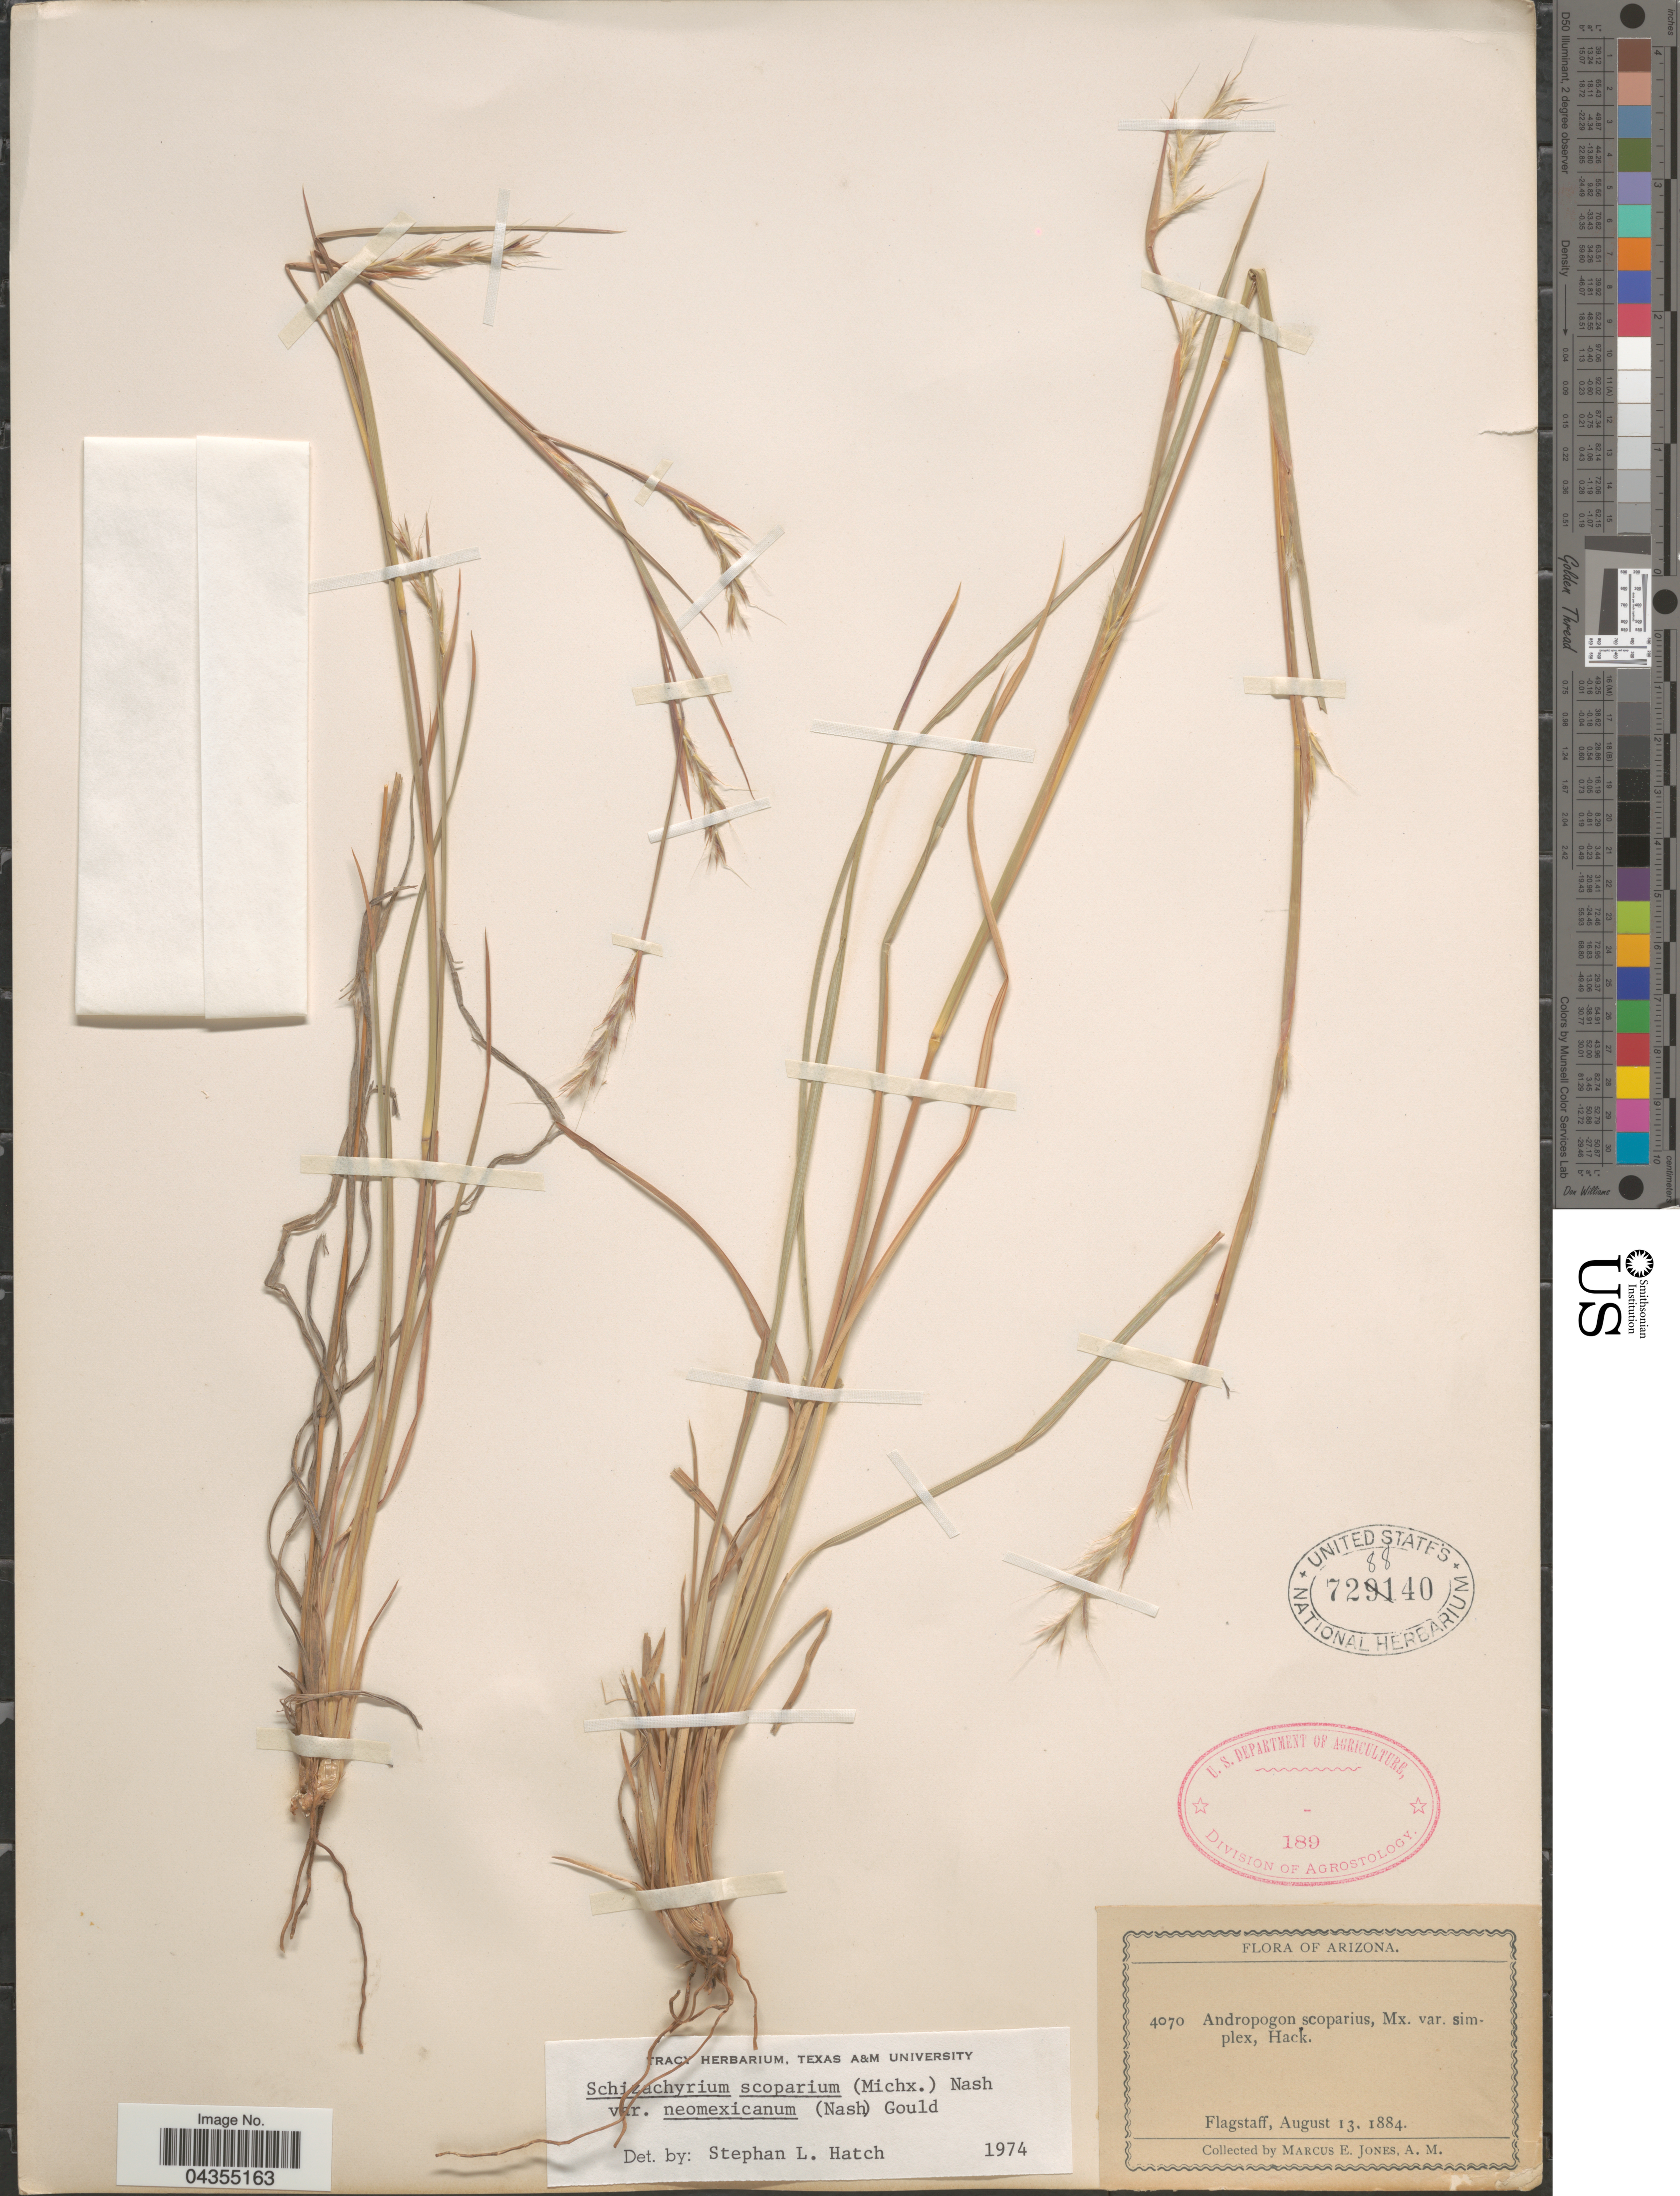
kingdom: Plantae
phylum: Tracheophyta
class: Liliopsida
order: Poales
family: Poaceae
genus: Schizachyrium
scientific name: Schizachyrium scoparium var. neomexicanum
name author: (Nash) Gould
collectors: M. E. Jones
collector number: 4070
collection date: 1884-08-13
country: United States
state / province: Arizona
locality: Flagstaff.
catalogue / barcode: US 728840